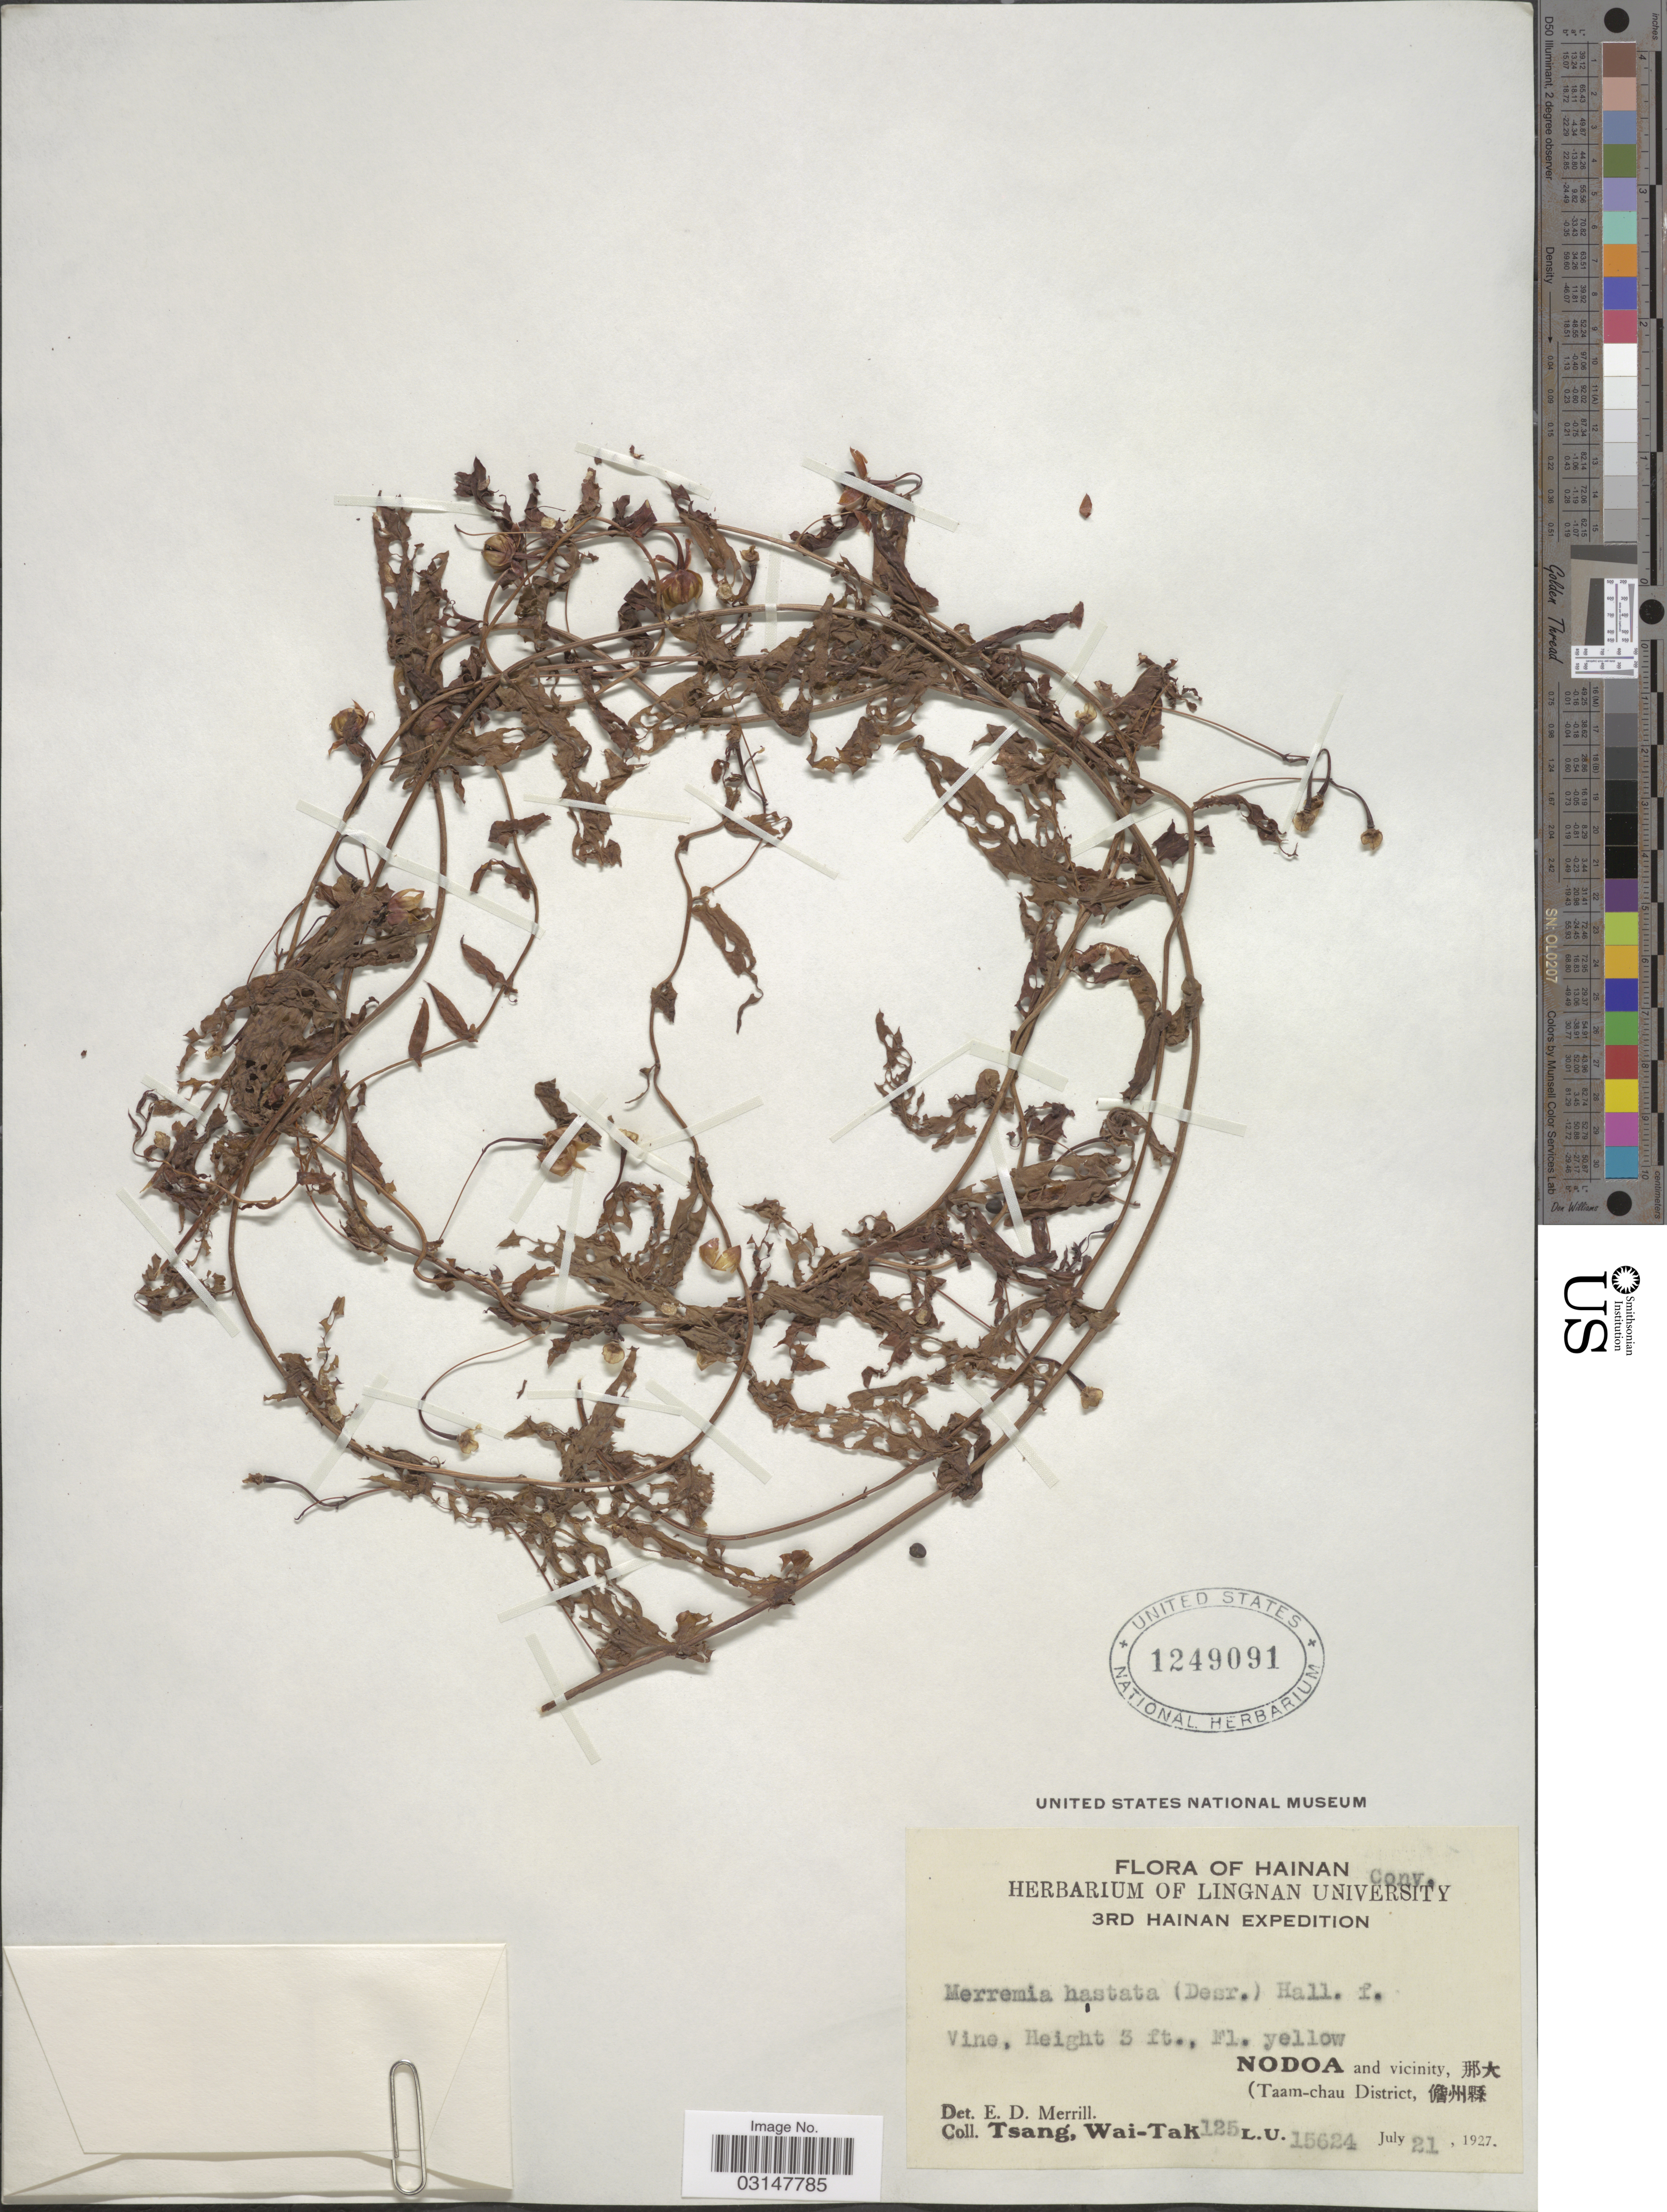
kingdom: Plantae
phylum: Tracheophyta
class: Magnoliopsida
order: Solanales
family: Convolvulaceae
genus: Xenostegia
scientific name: Xenostegia tridentata subsp. hastata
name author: (Ooststr.) Parmar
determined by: Strong, Mark T., (BOT), Smithsonian Institution - National Museum of Natural History (UNITED STATES)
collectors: W. T. Tsang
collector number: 125L.U.15624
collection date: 1927-07-21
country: China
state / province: Hainan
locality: Nodoa and vicinity, X. (Taam-chau District, X.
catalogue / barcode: US 1249091